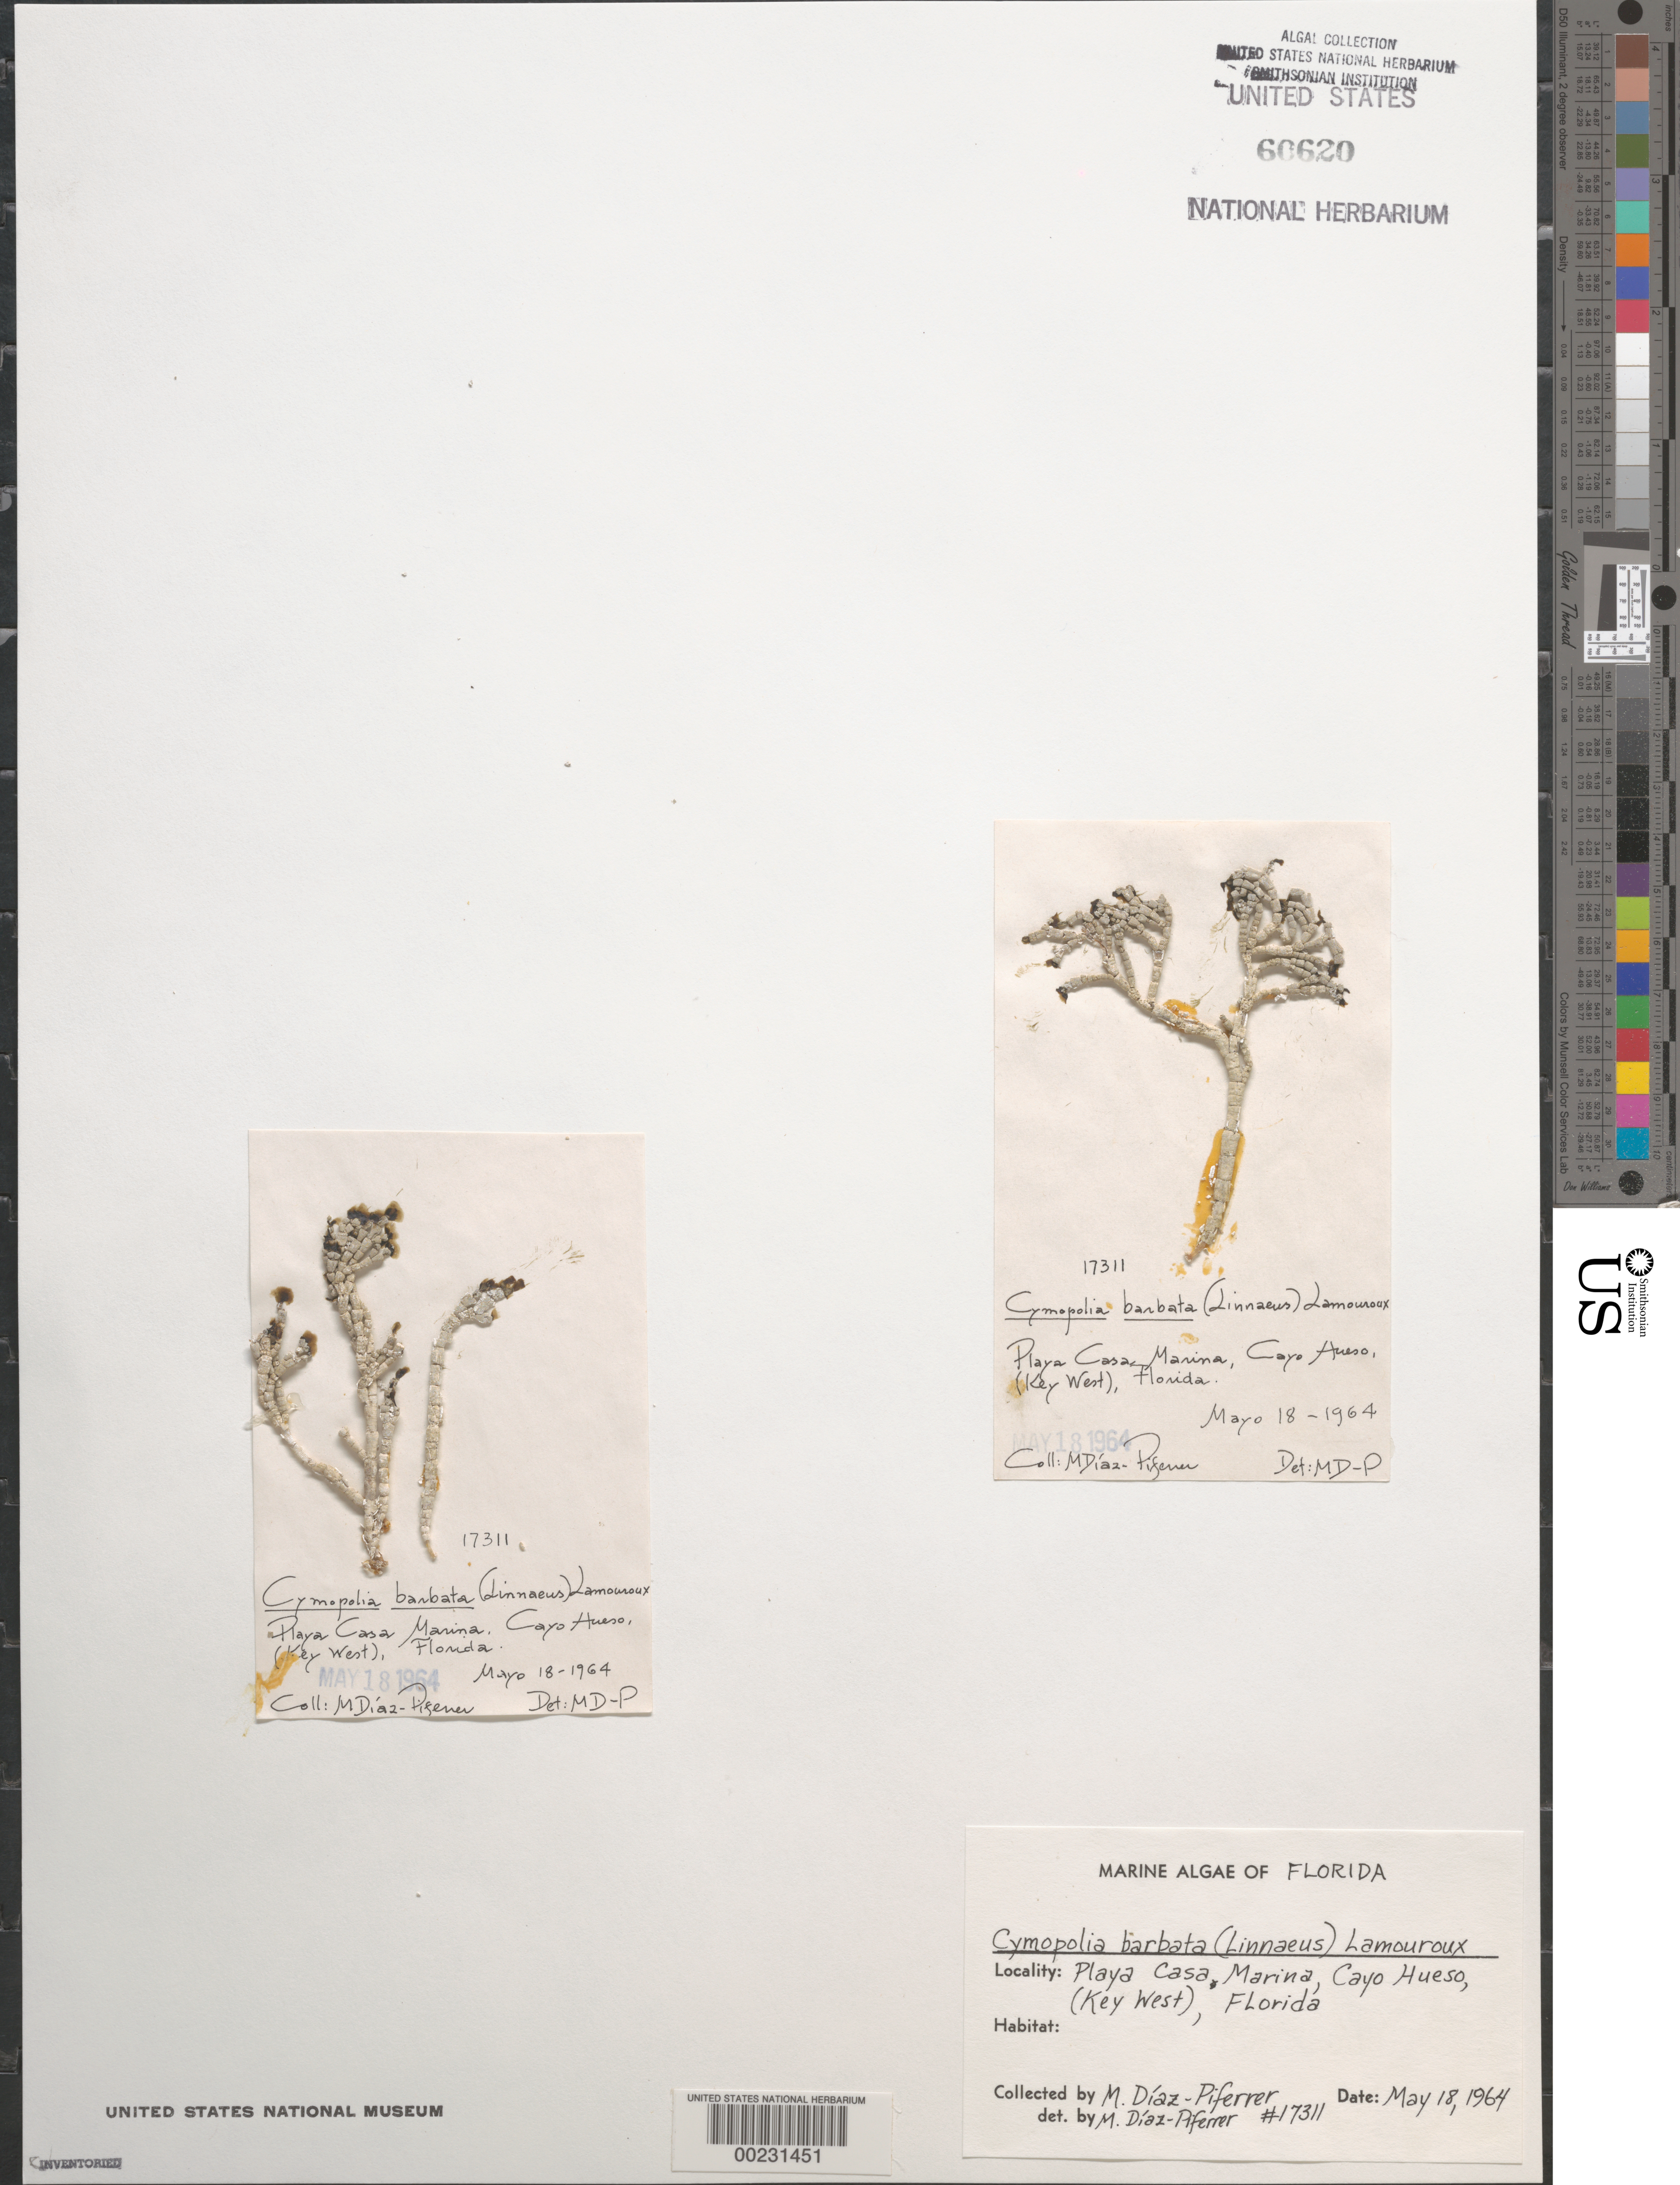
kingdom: Plantae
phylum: Chlorophyta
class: Ulvophyceae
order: Dasycladales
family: Dasycladaceae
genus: Cymopolia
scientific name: Cymopolia barbata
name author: (L.) J.V.Lamouroux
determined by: Diaz-Piferrer, M.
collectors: M. Diaz-Piferrer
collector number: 17311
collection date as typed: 18 May 1964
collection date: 1964-05-18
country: United States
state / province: Florida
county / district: Monroe County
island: Key West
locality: Playa Casa Marina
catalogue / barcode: US 60620